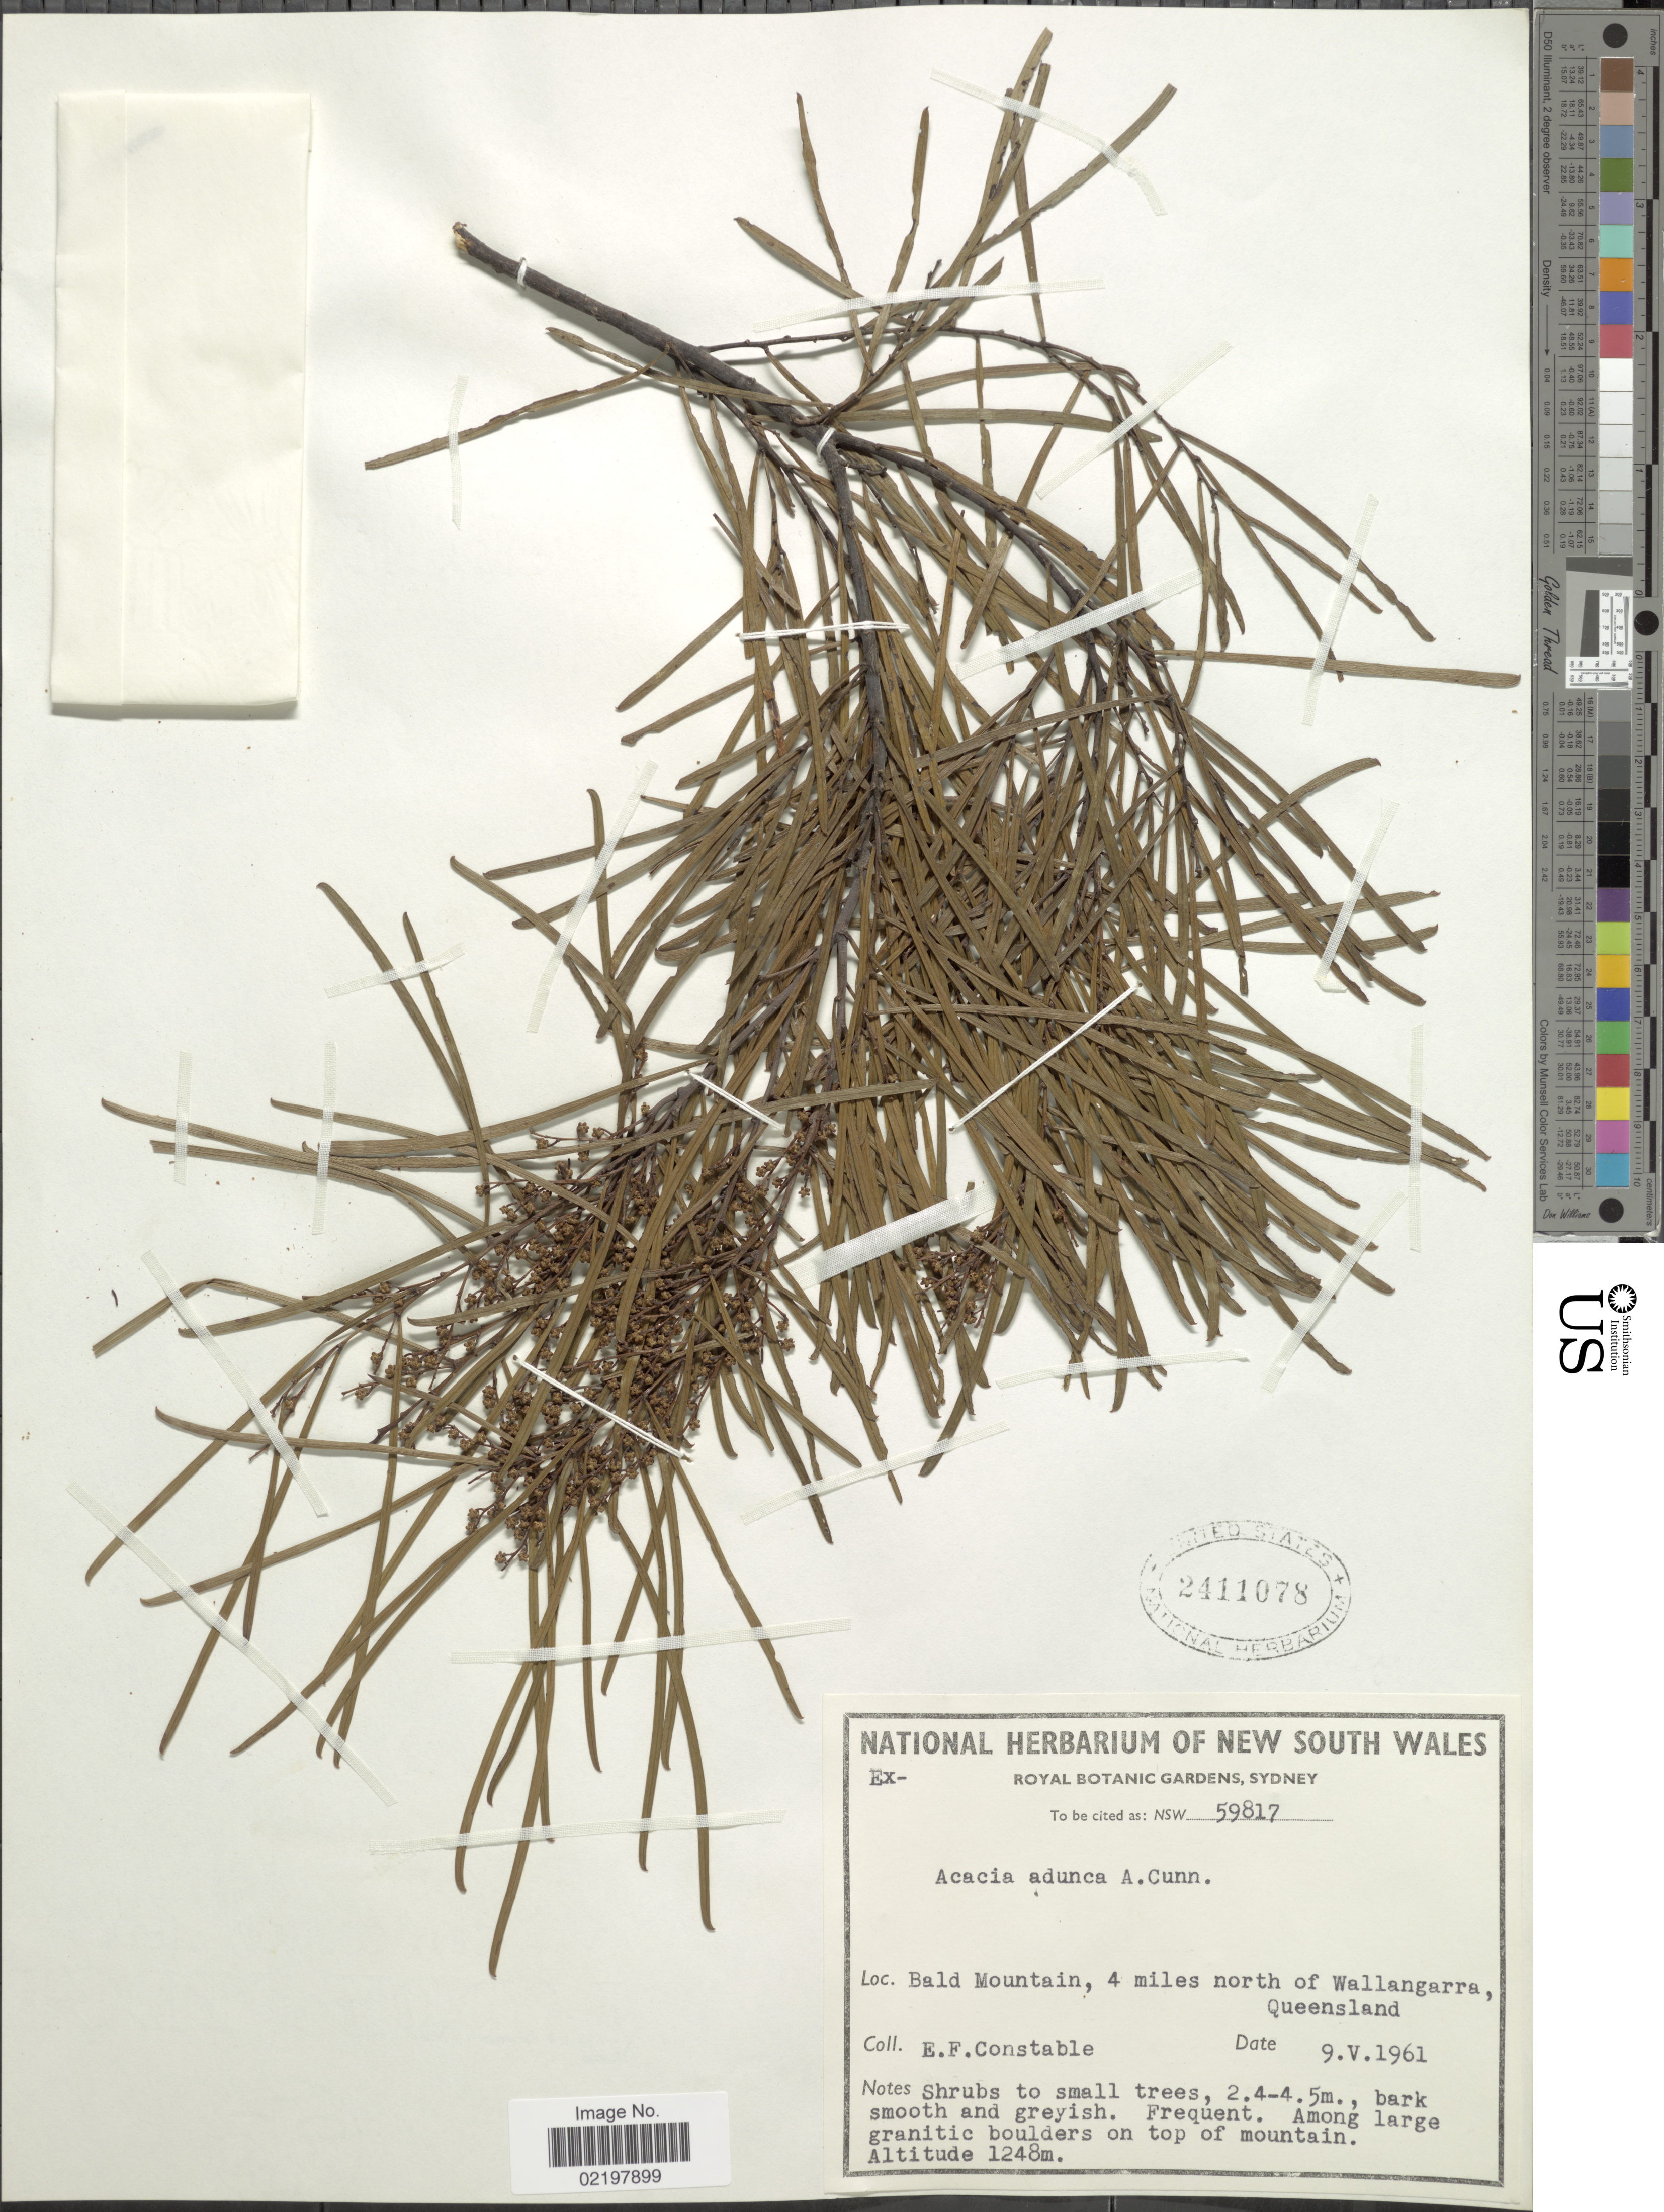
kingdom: Plantae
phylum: Tracheophyta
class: Magnoliopsida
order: Fabales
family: Fabaceae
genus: Acacia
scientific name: Acacia adunca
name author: A. Cunn.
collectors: E. F. Constable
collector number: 59817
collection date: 1961-05-09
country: Australia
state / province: Queensland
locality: Bald Mountain, 4 miles north of Wallangarra, Queensland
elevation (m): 1248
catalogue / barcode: US 2411078